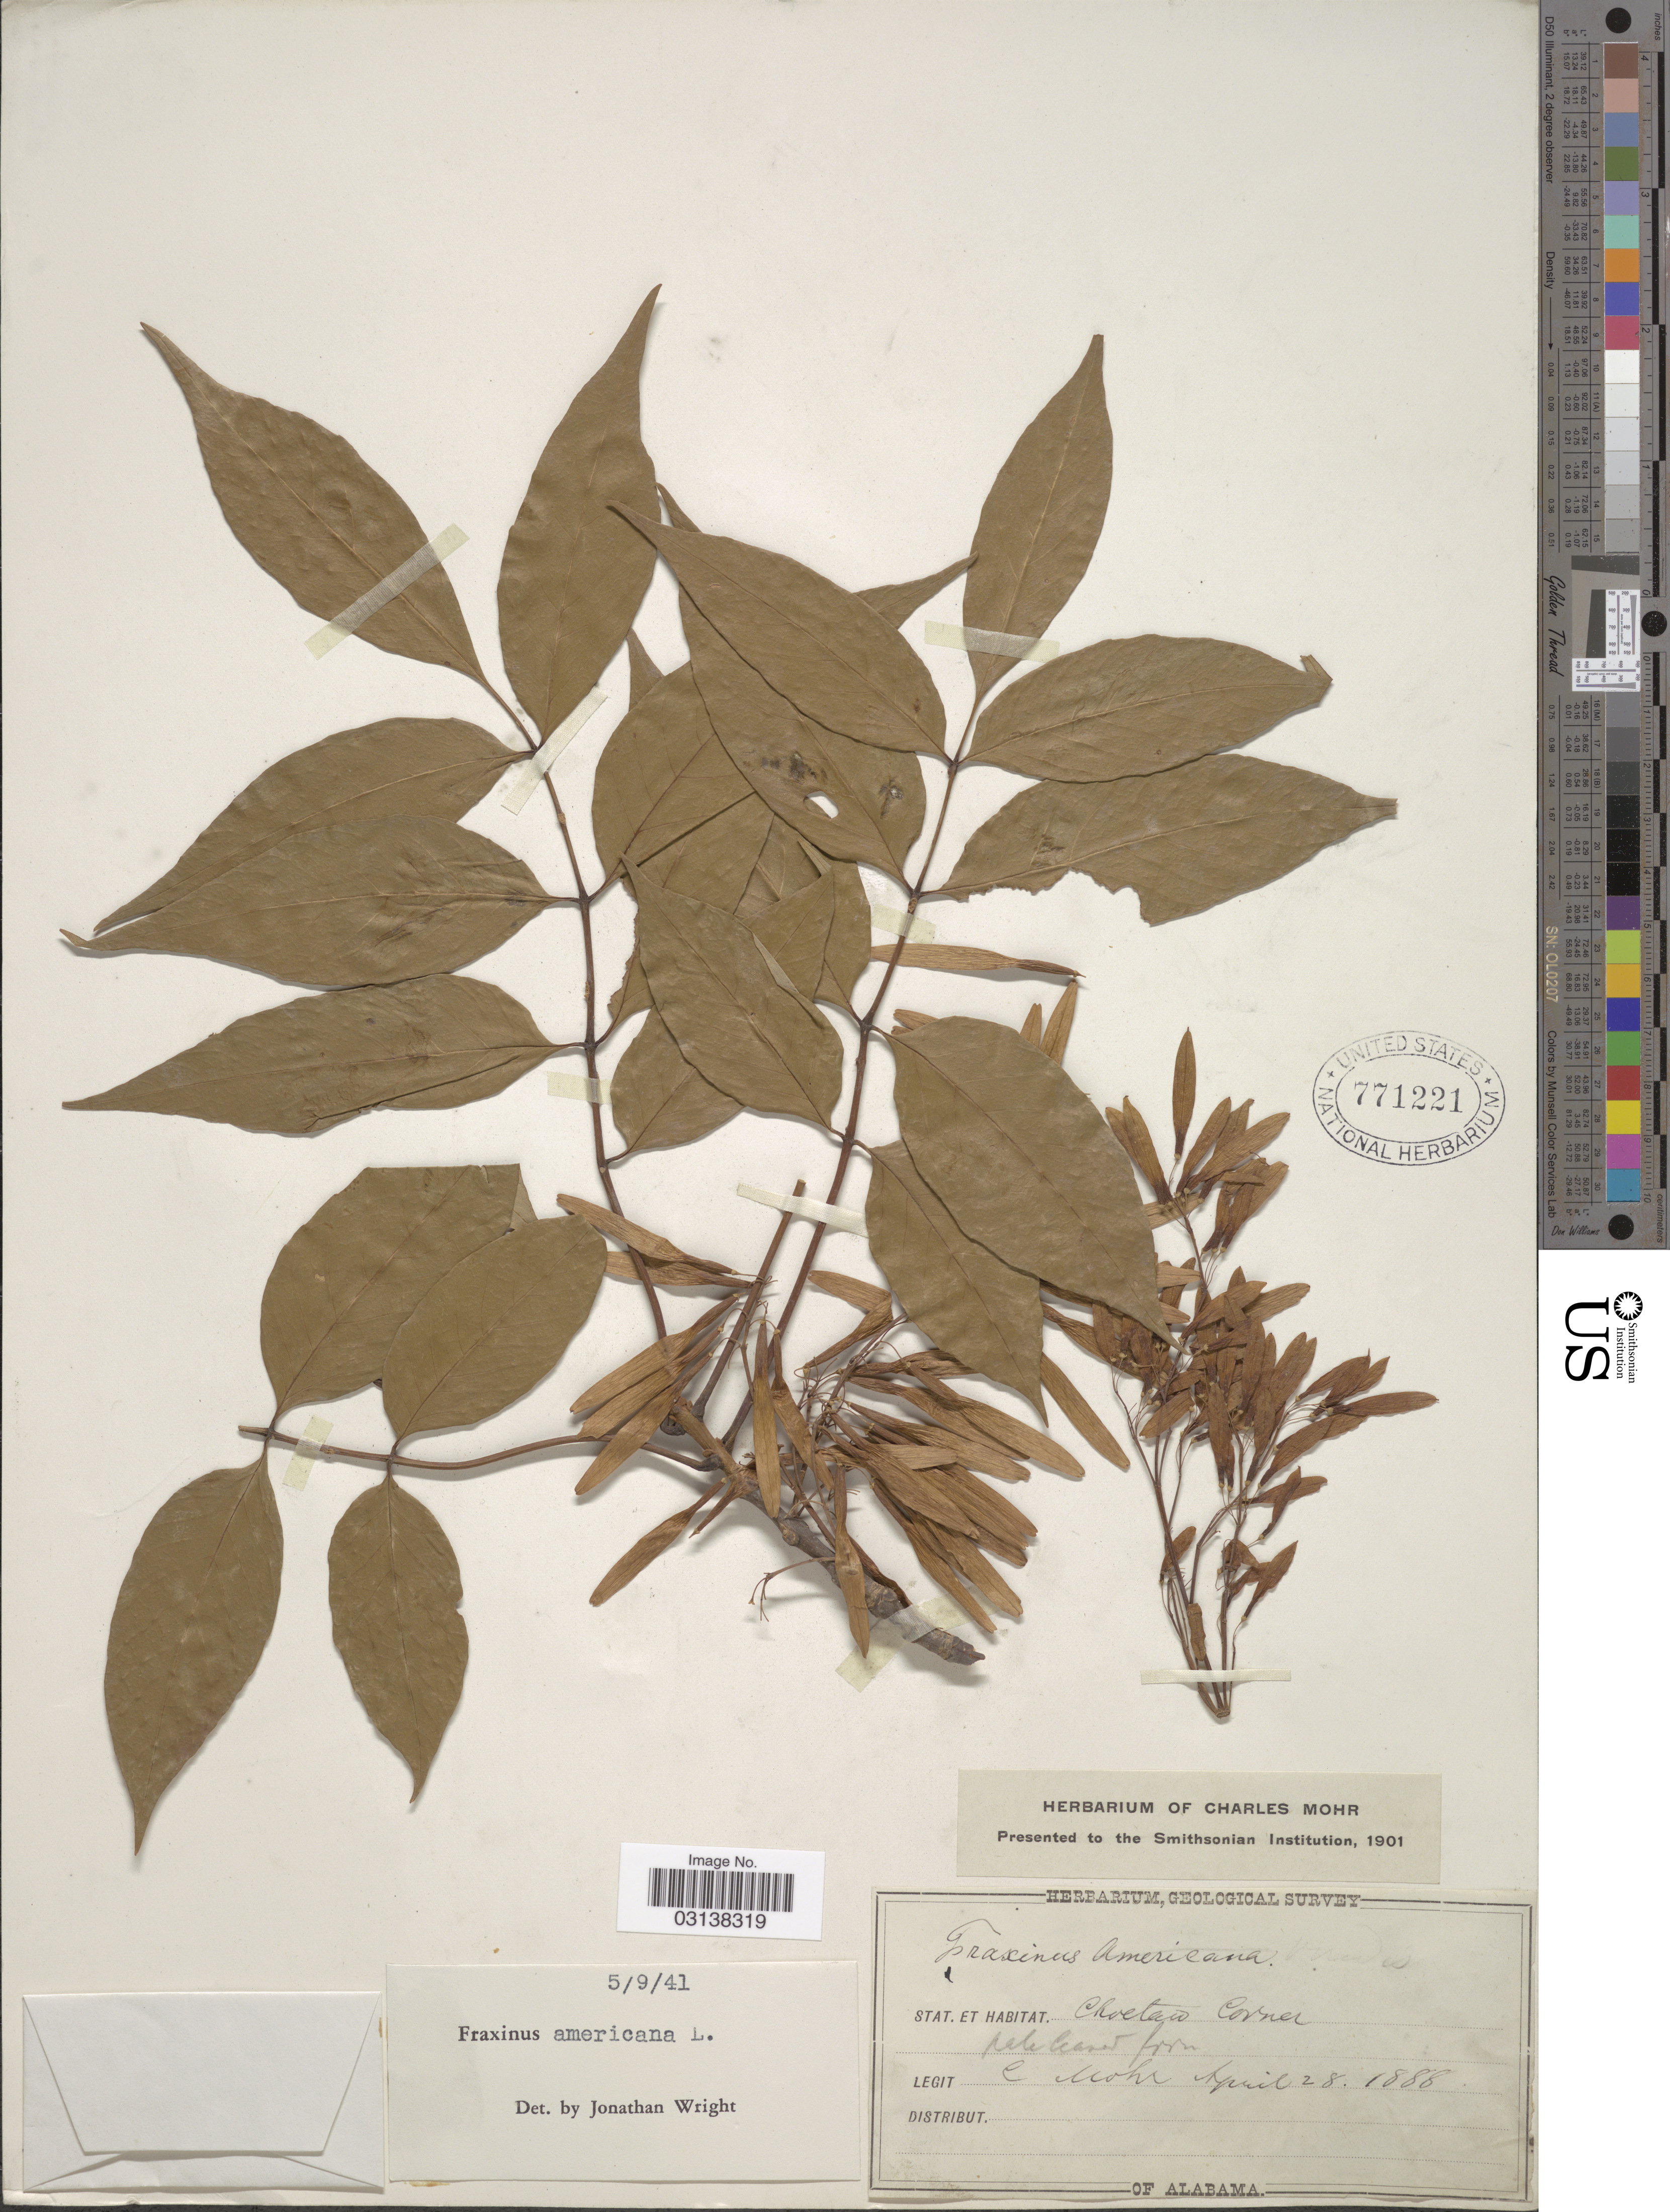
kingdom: Plantae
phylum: Tracheophyta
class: Magnoliopsida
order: Lamiales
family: Oleaceae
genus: Fraxinus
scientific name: Fraxinus americana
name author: L.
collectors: Mohr, C. T. (herbarium)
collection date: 1888-04-28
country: United States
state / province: Alabama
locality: Choctaw Corner.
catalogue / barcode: US 771221